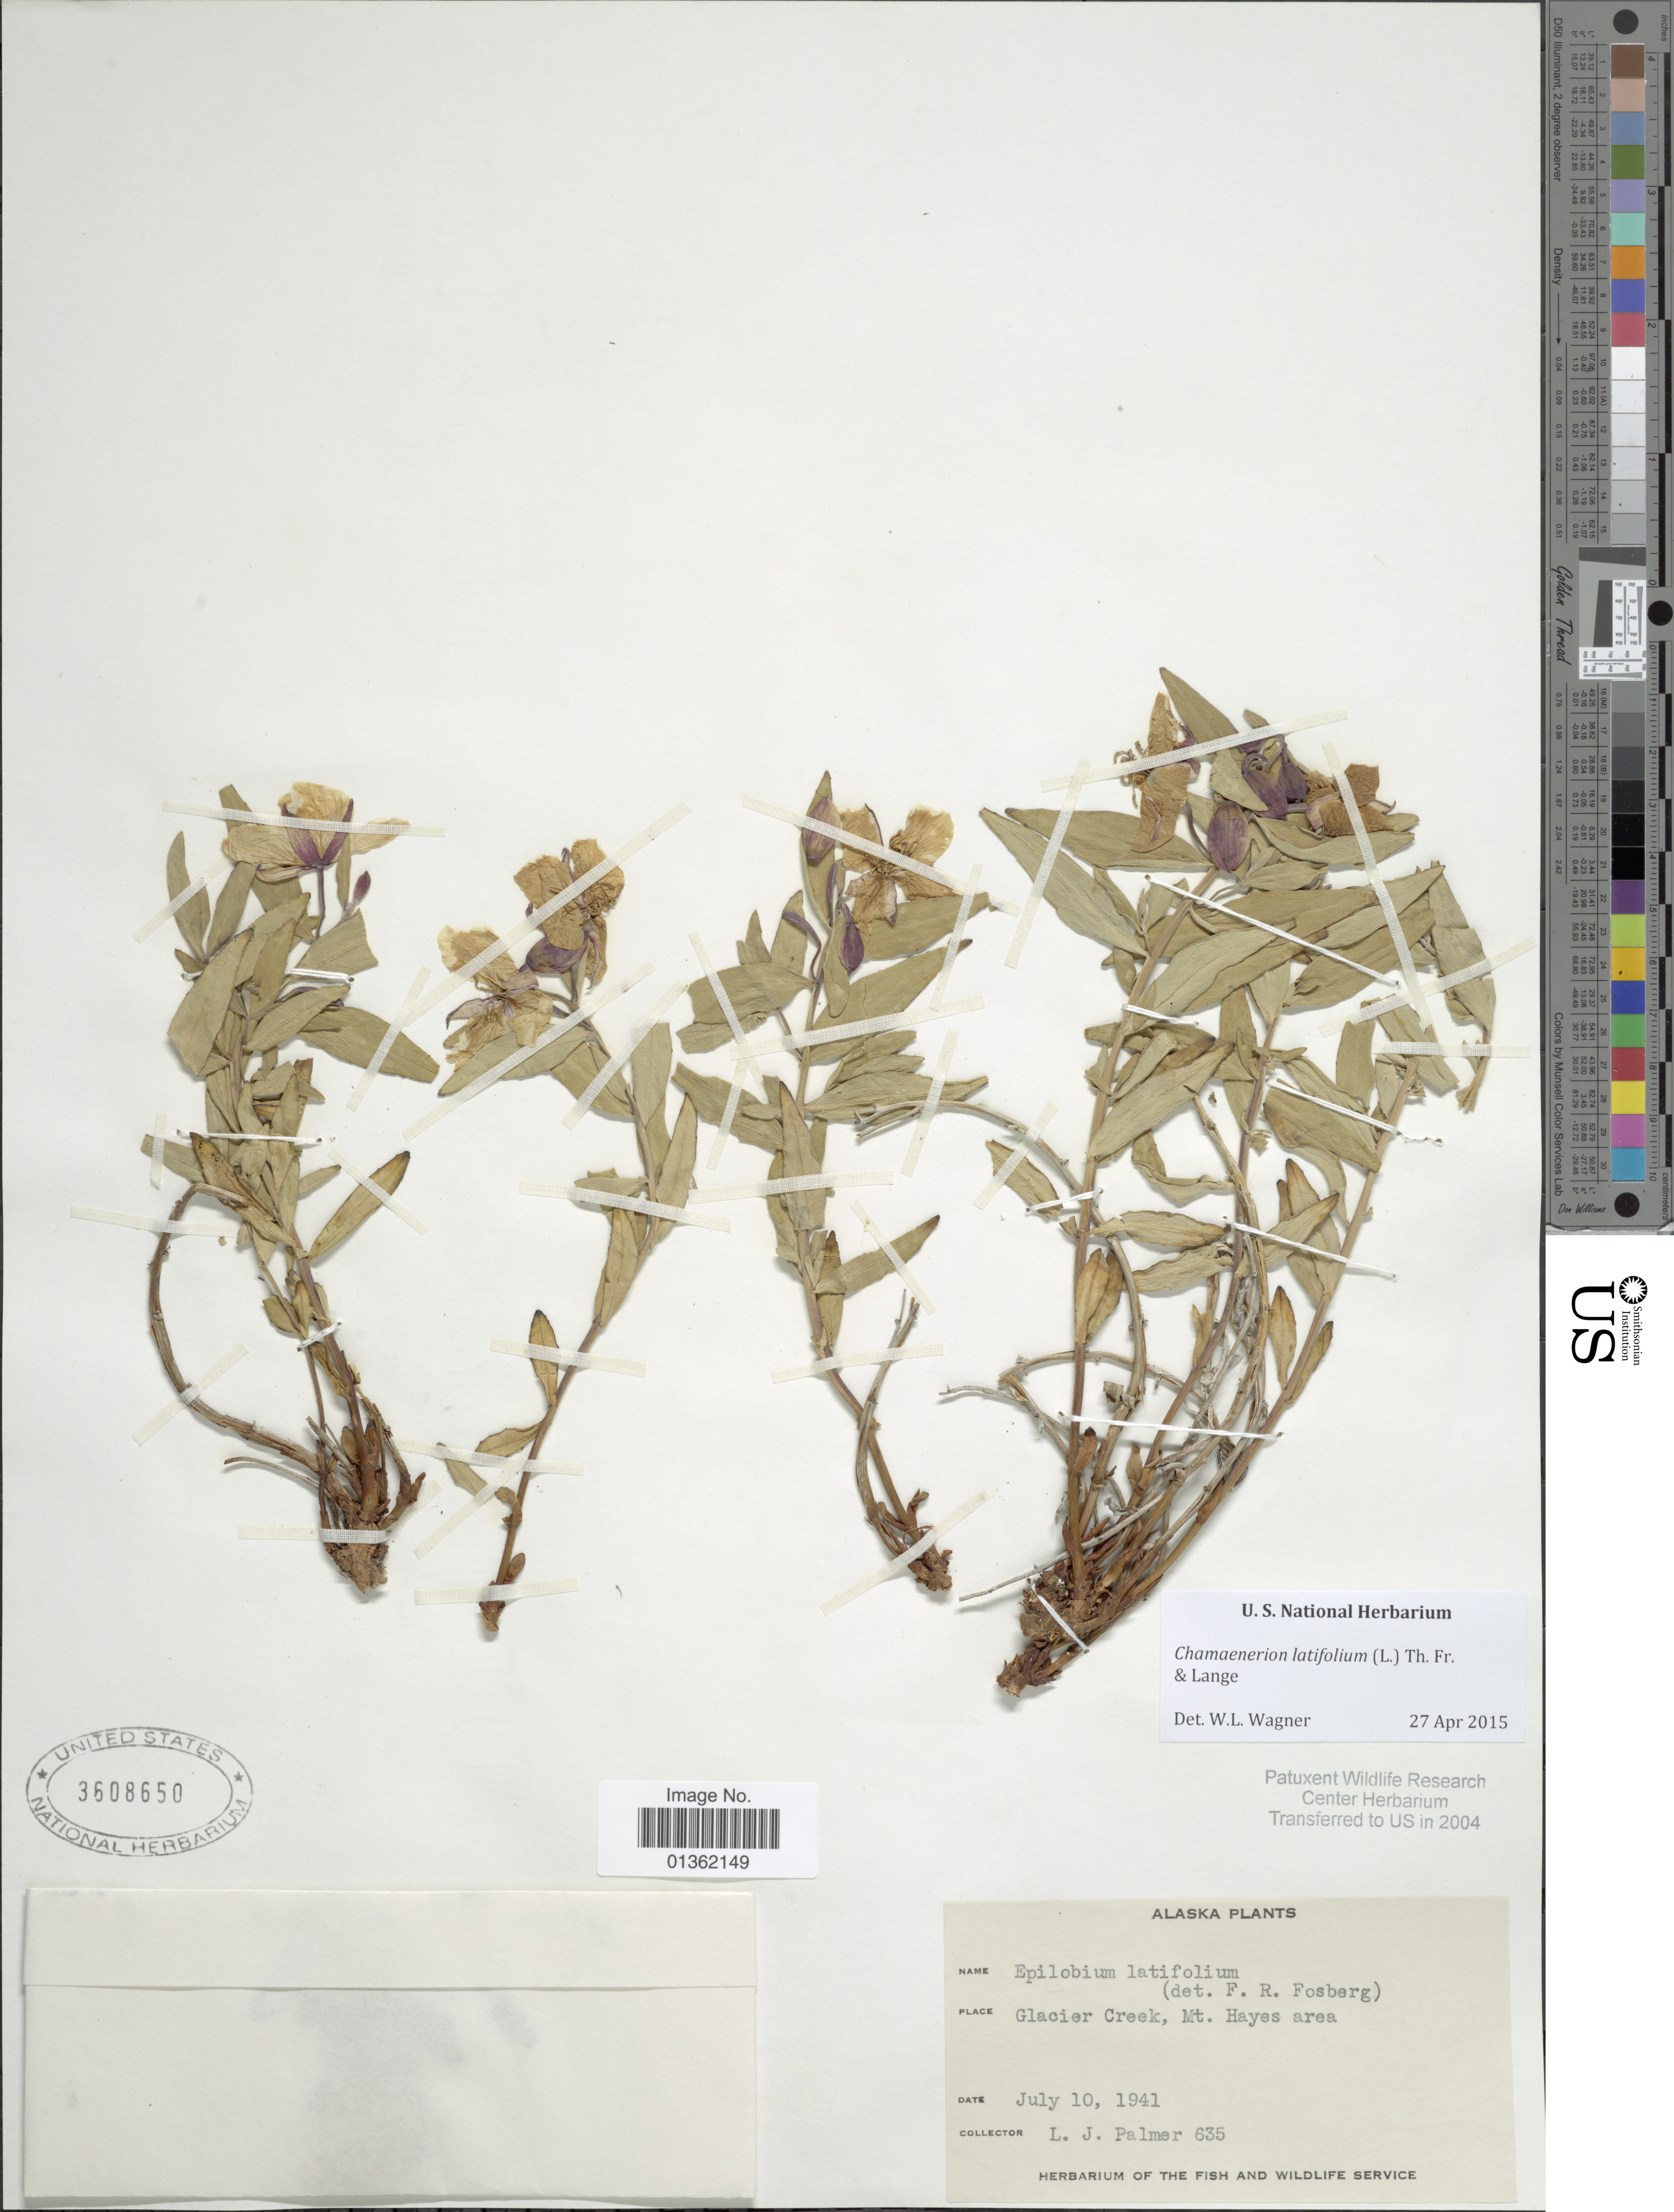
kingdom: Plantae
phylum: Tracheophyta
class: Magnoliopsida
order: Myrtales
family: Onagraceae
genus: Chamaenerion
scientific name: Chamaenerion latifolium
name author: (L.) Th. Fr. & Lange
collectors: L. J. Palmer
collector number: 635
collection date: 1941-07-10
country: United States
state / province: Alaska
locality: Glacier Creek, Mt. Hayes area.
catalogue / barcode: US 3608650